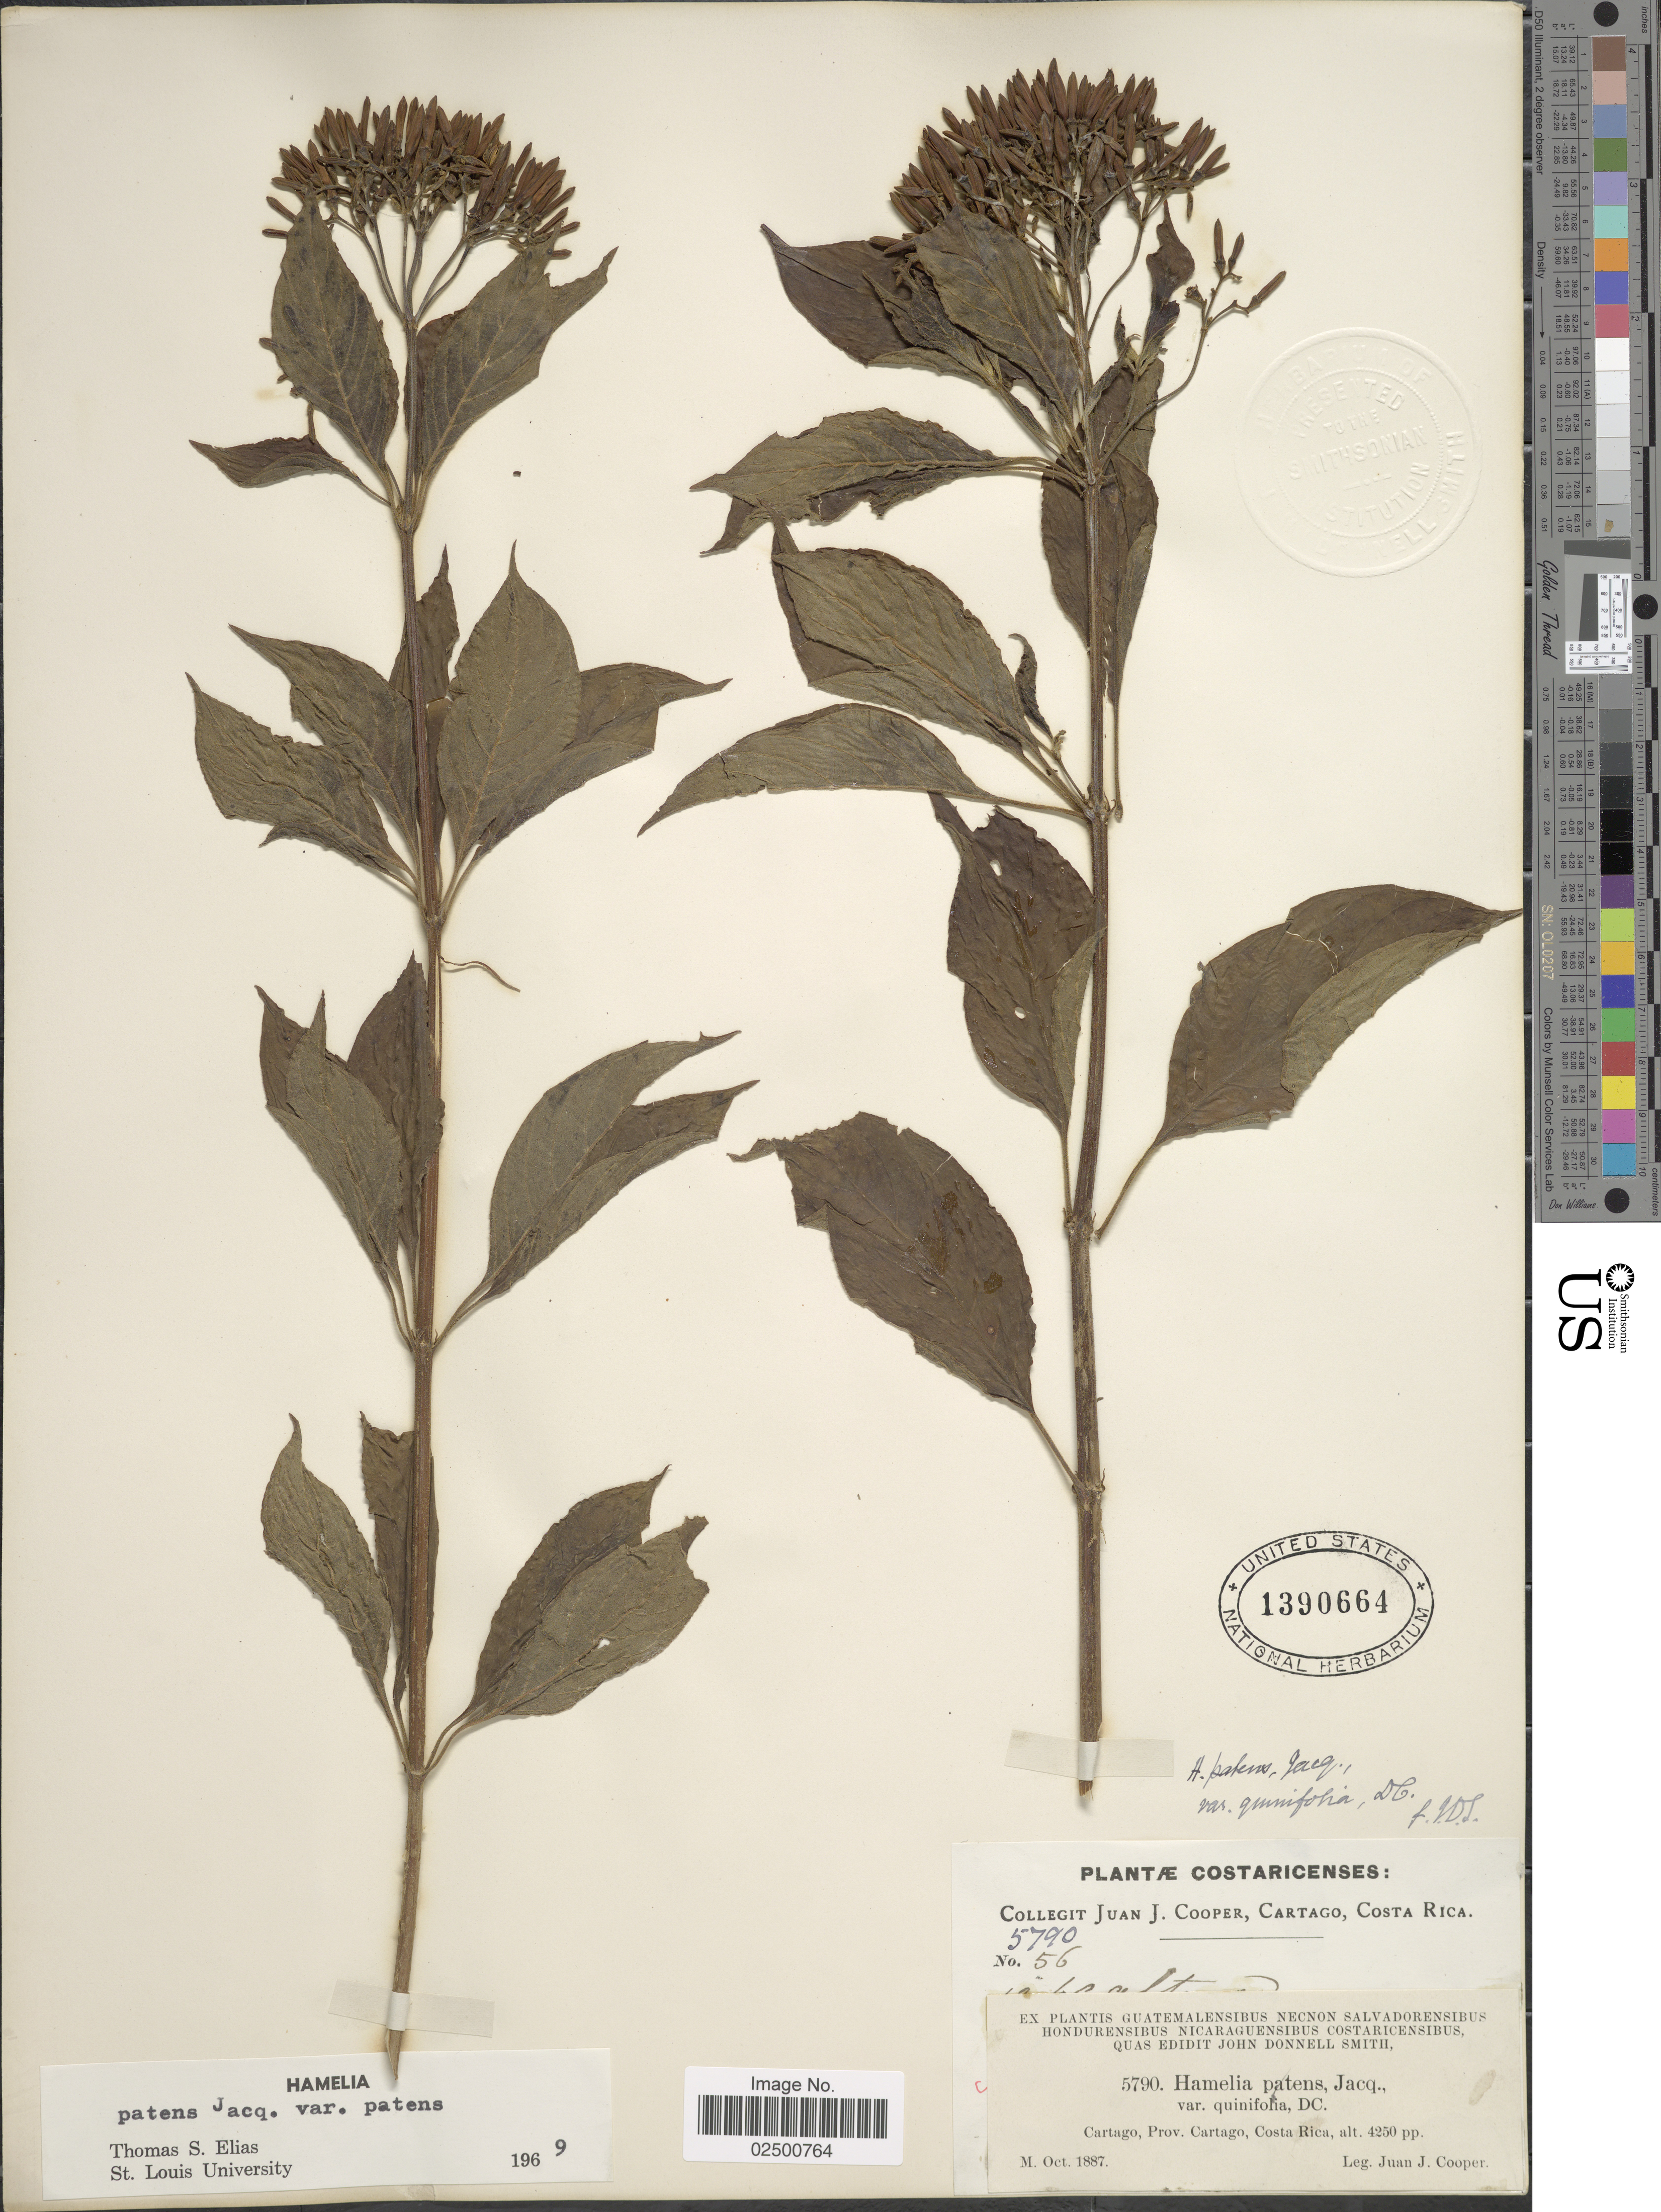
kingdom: Plantae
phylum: Tracheophyta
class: Magnoliopsida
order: Gentianales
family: Rubiaceae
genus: Hamelia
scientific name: Hamelia patens var. patens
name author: Jacq.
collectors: J. J. Cooper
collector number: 5790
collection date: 1887-10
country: Costa Rica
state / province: Cartago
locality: Cartago, Prov. Cartago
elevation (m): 1295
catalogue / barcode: US 1390664